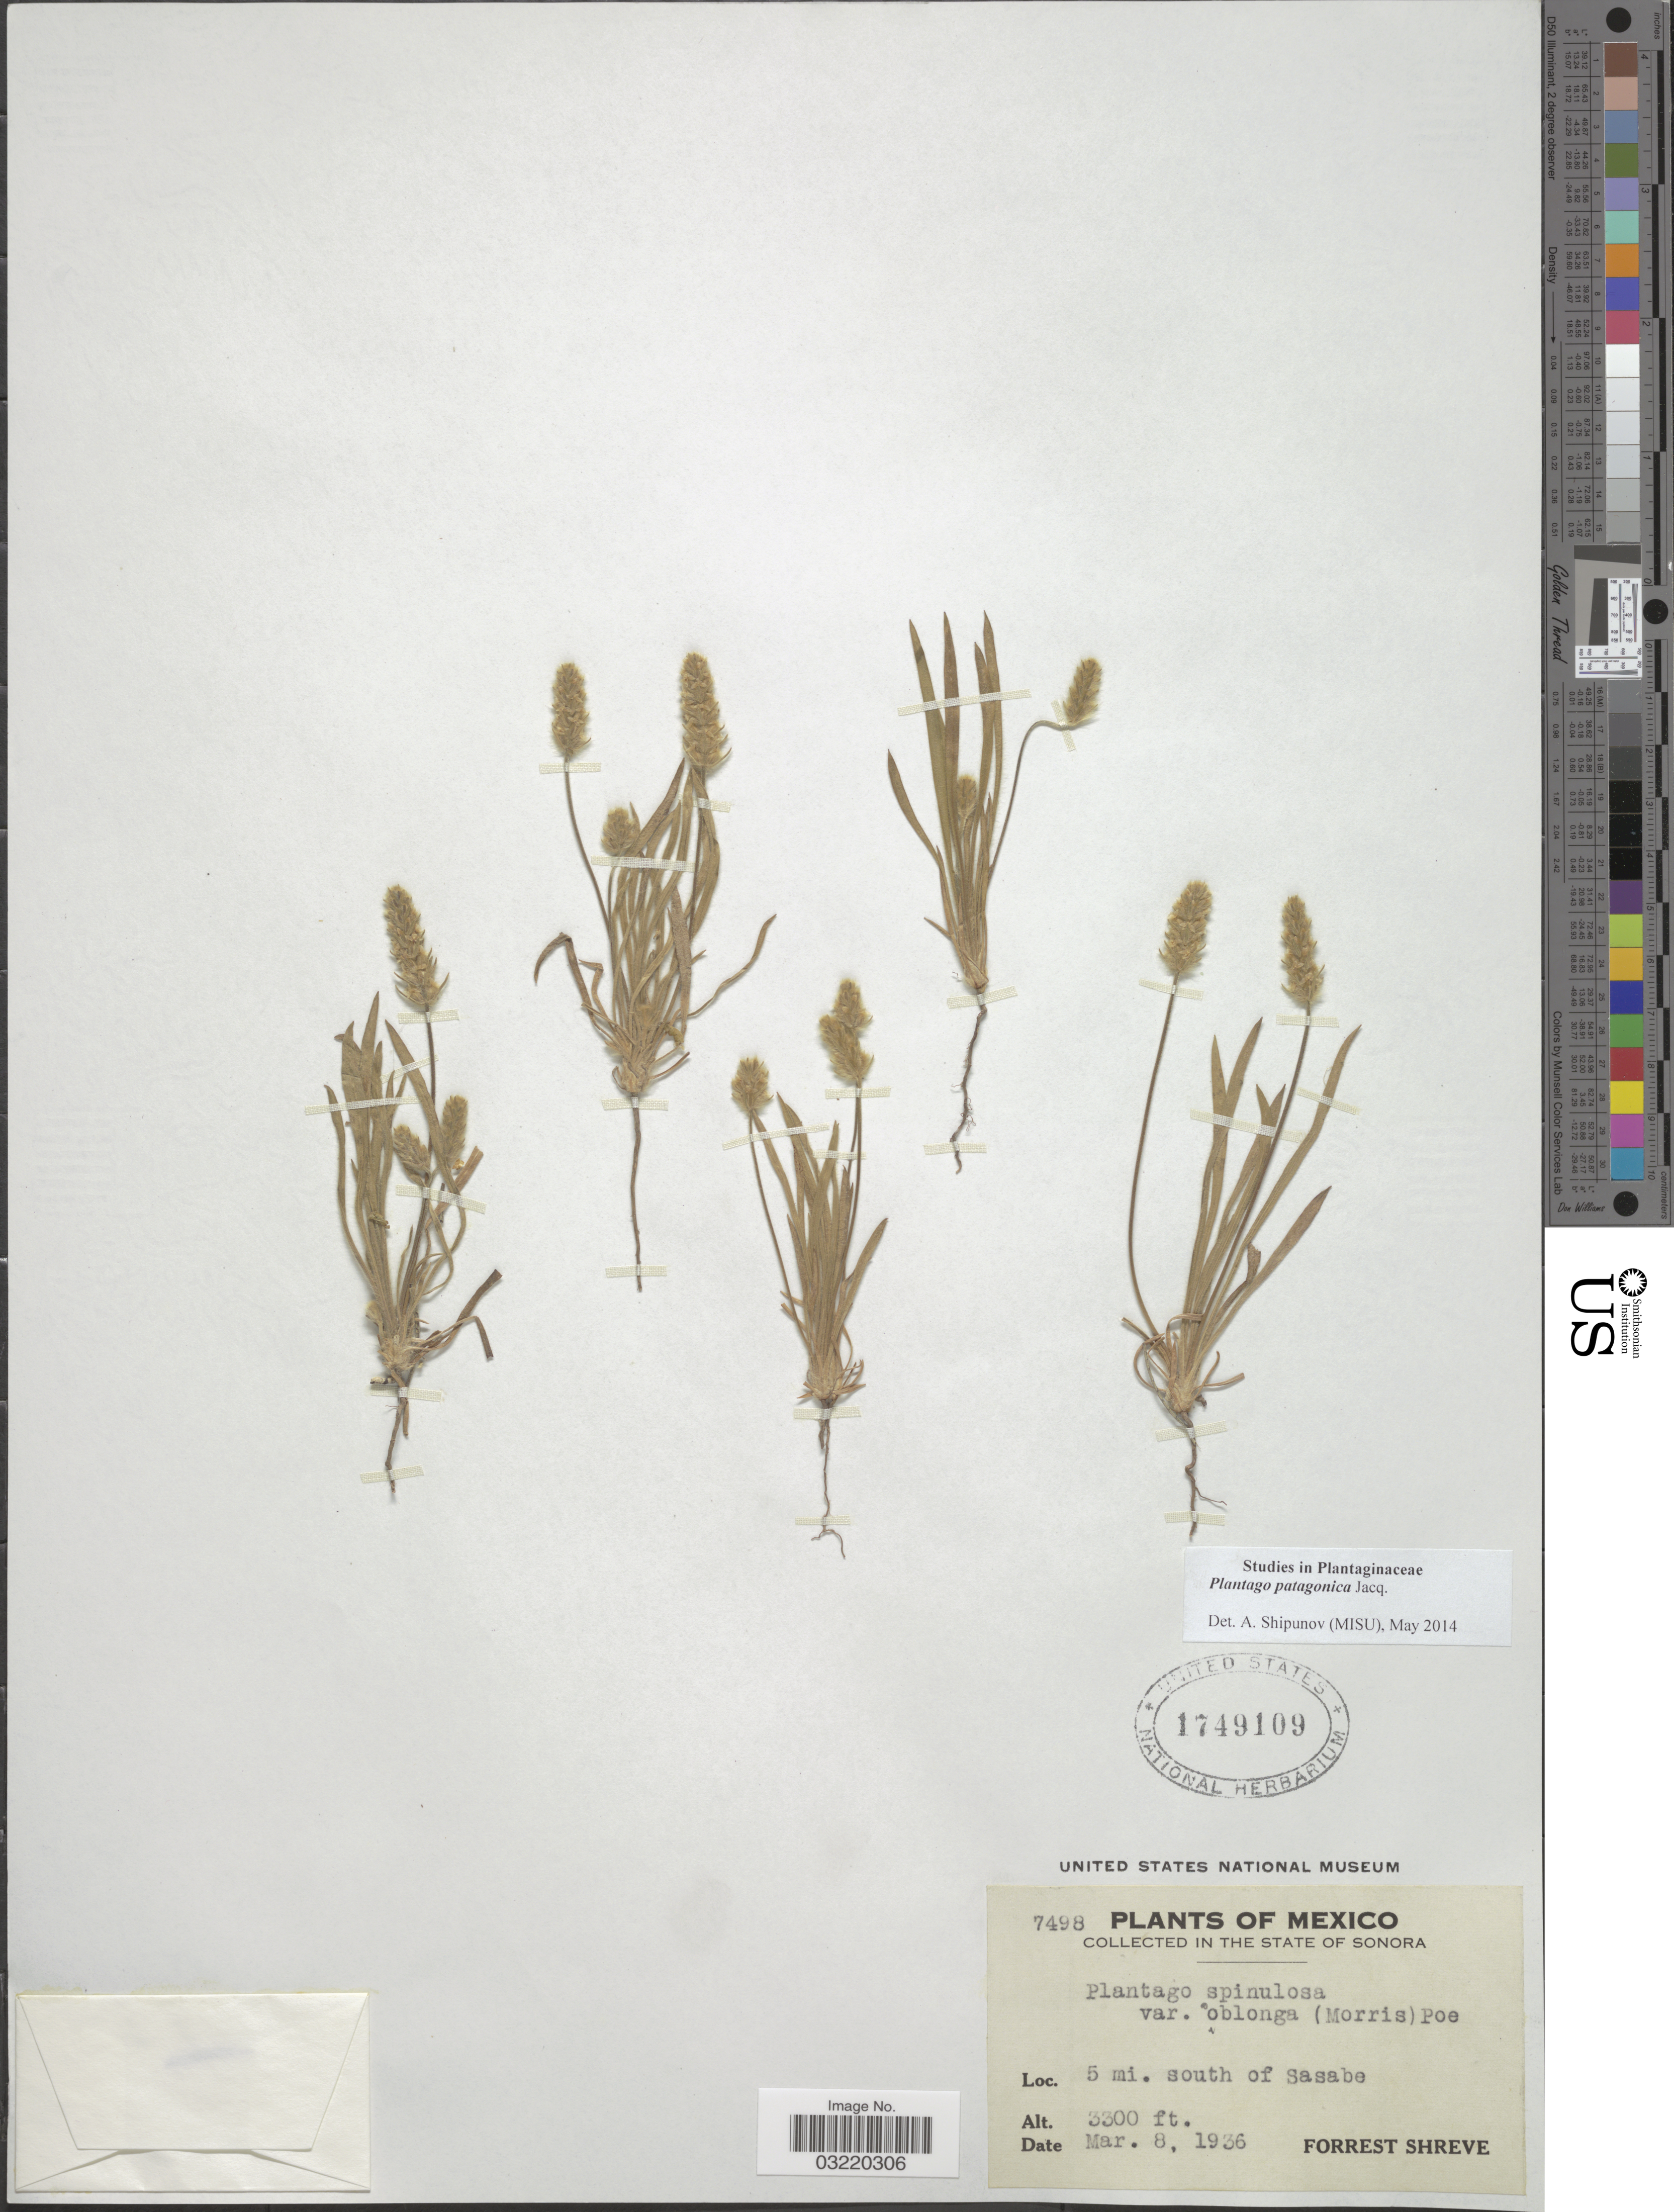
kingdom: Plantae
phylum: Tracheophyta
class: Magnoliopsida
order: Lamiales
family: Plantaginaceae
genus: Plantago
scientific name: Plantago patagonica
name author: Jacq.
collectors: F. Shreve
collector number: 7498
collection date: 1936-03-08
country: Mexico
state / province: Sonora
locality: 5 mi. south of Sasabe.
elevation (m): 1006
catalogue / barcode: US 1749109